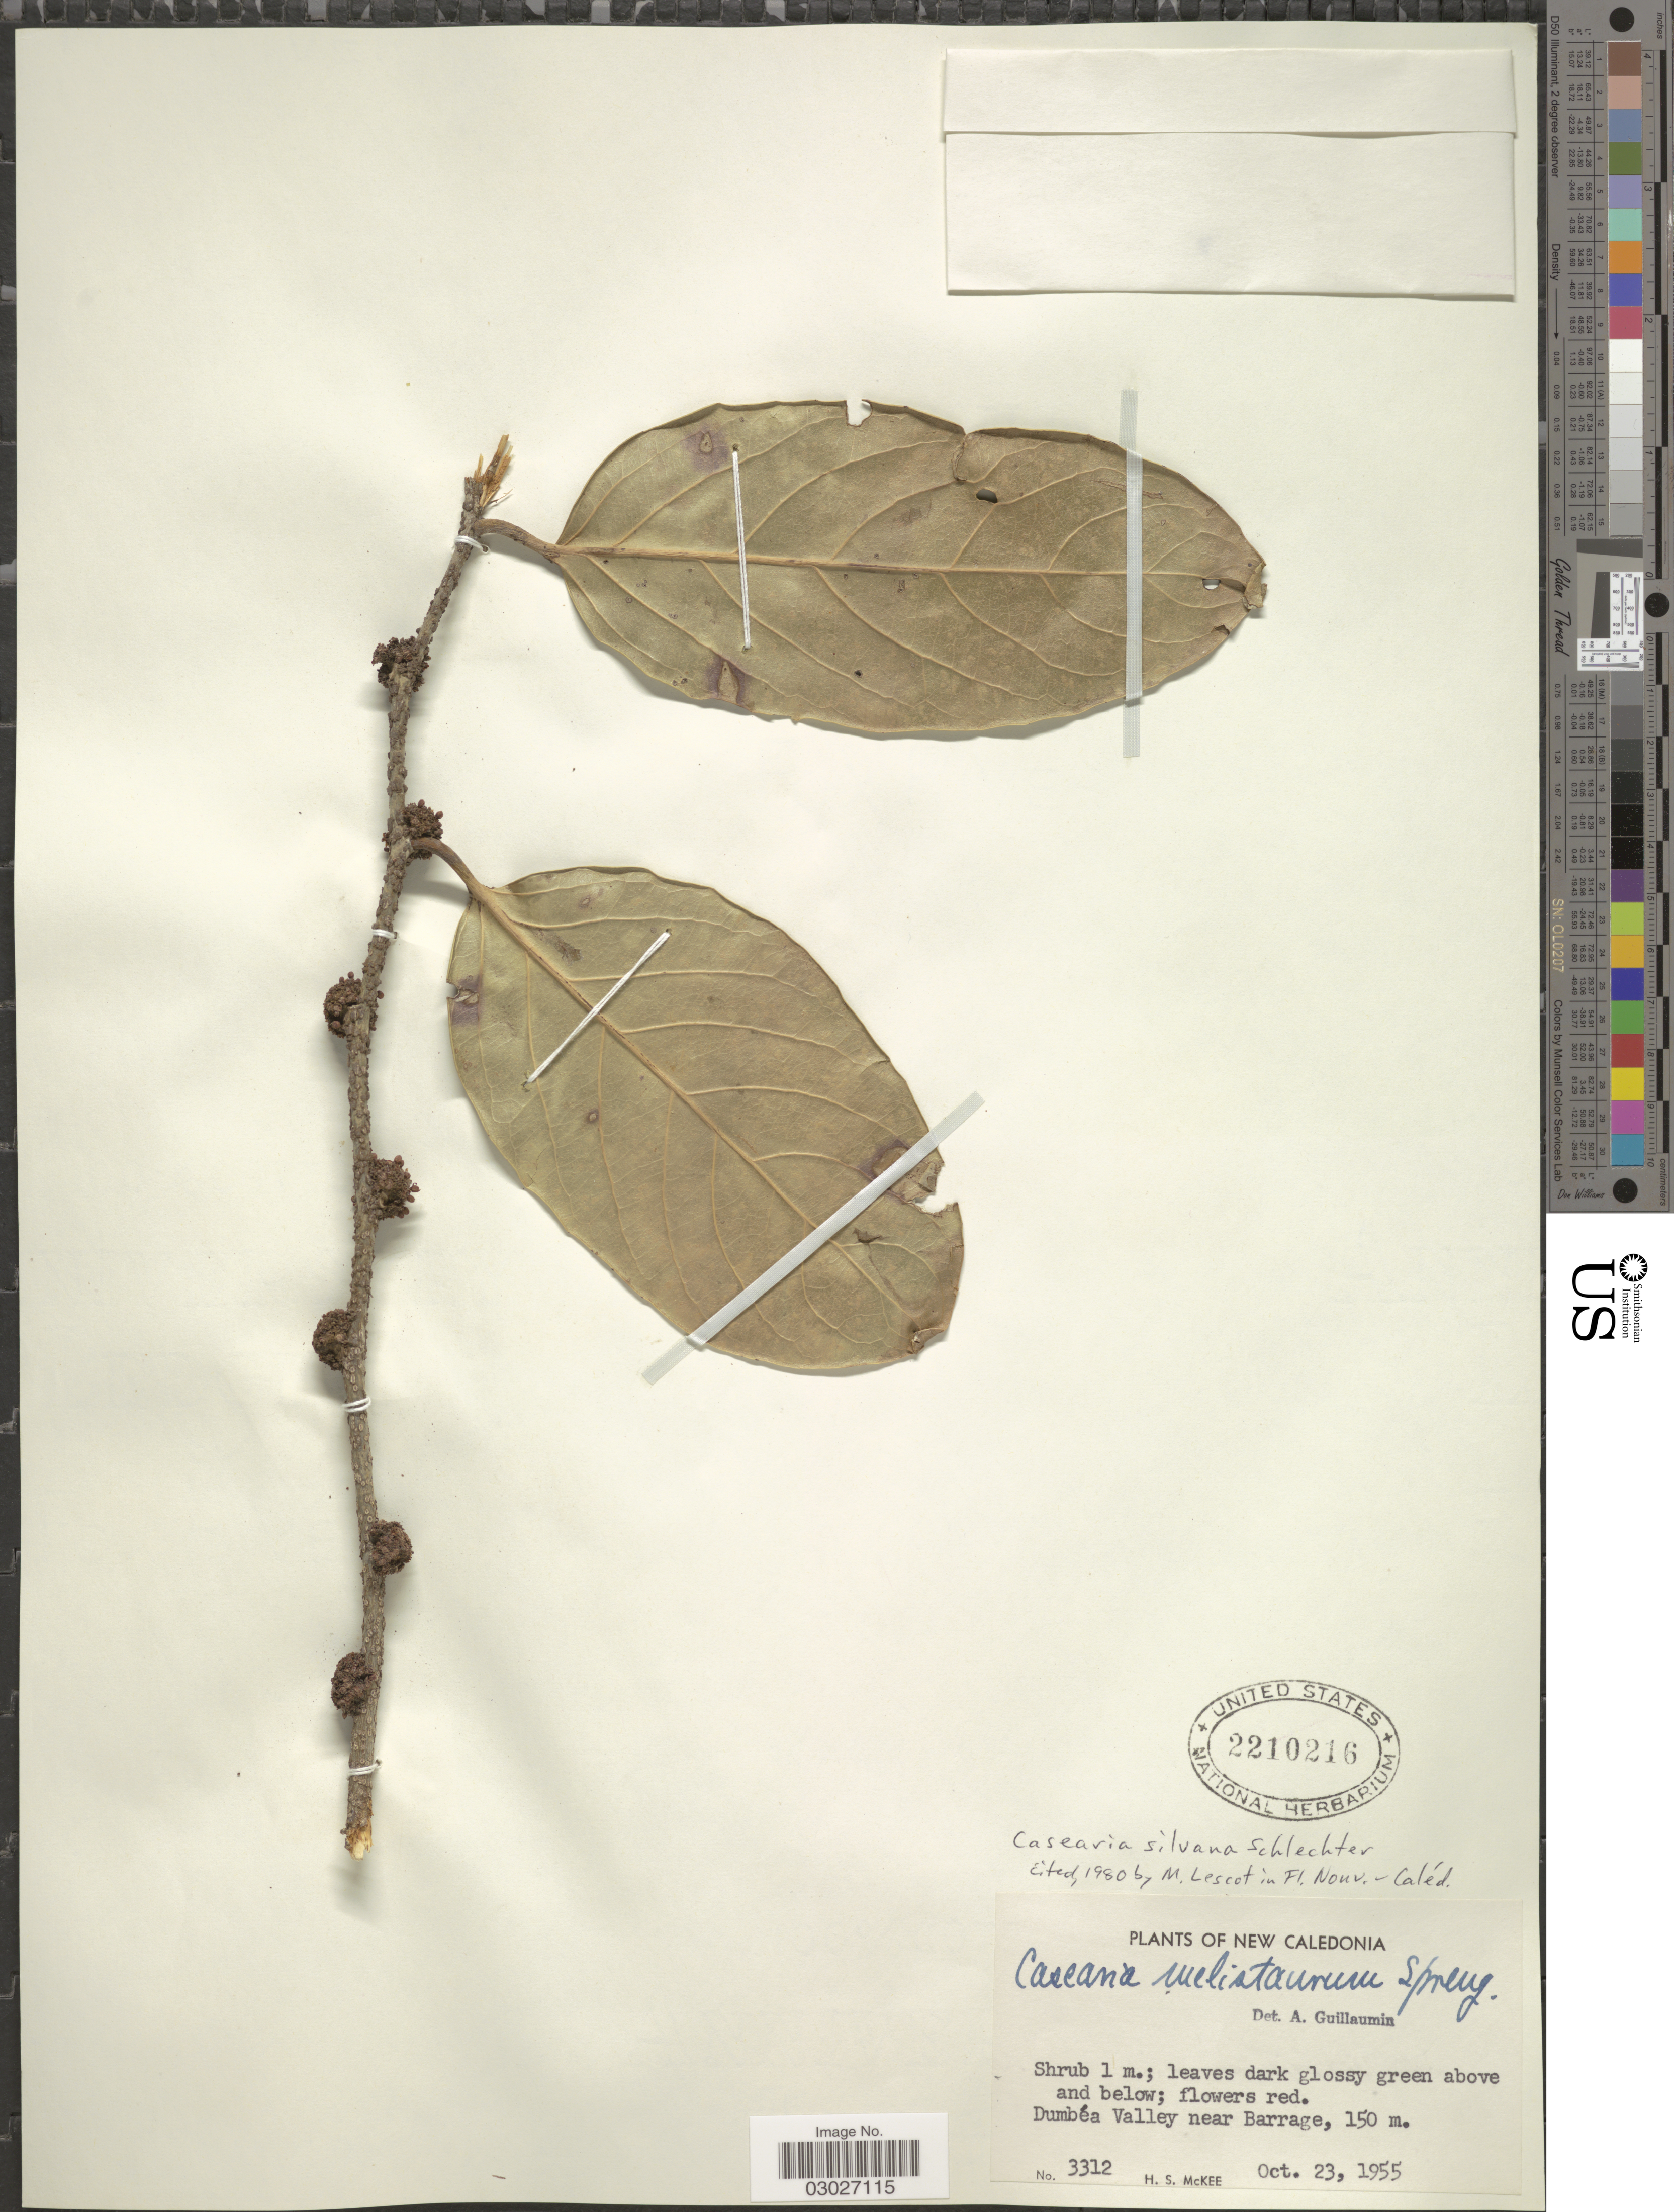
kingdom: Plantae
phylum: Tracheophyta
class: Magnoliopsida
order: Malpighiales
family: Salicaceae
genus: Casearia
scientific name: Casearia silvana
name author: Schltr.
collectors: H. S. McKee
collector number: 3312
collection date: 1955-10-23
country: New Caledonia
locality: Dumbéa Valley near Barrage.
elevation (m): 150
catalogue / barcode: US 2210216